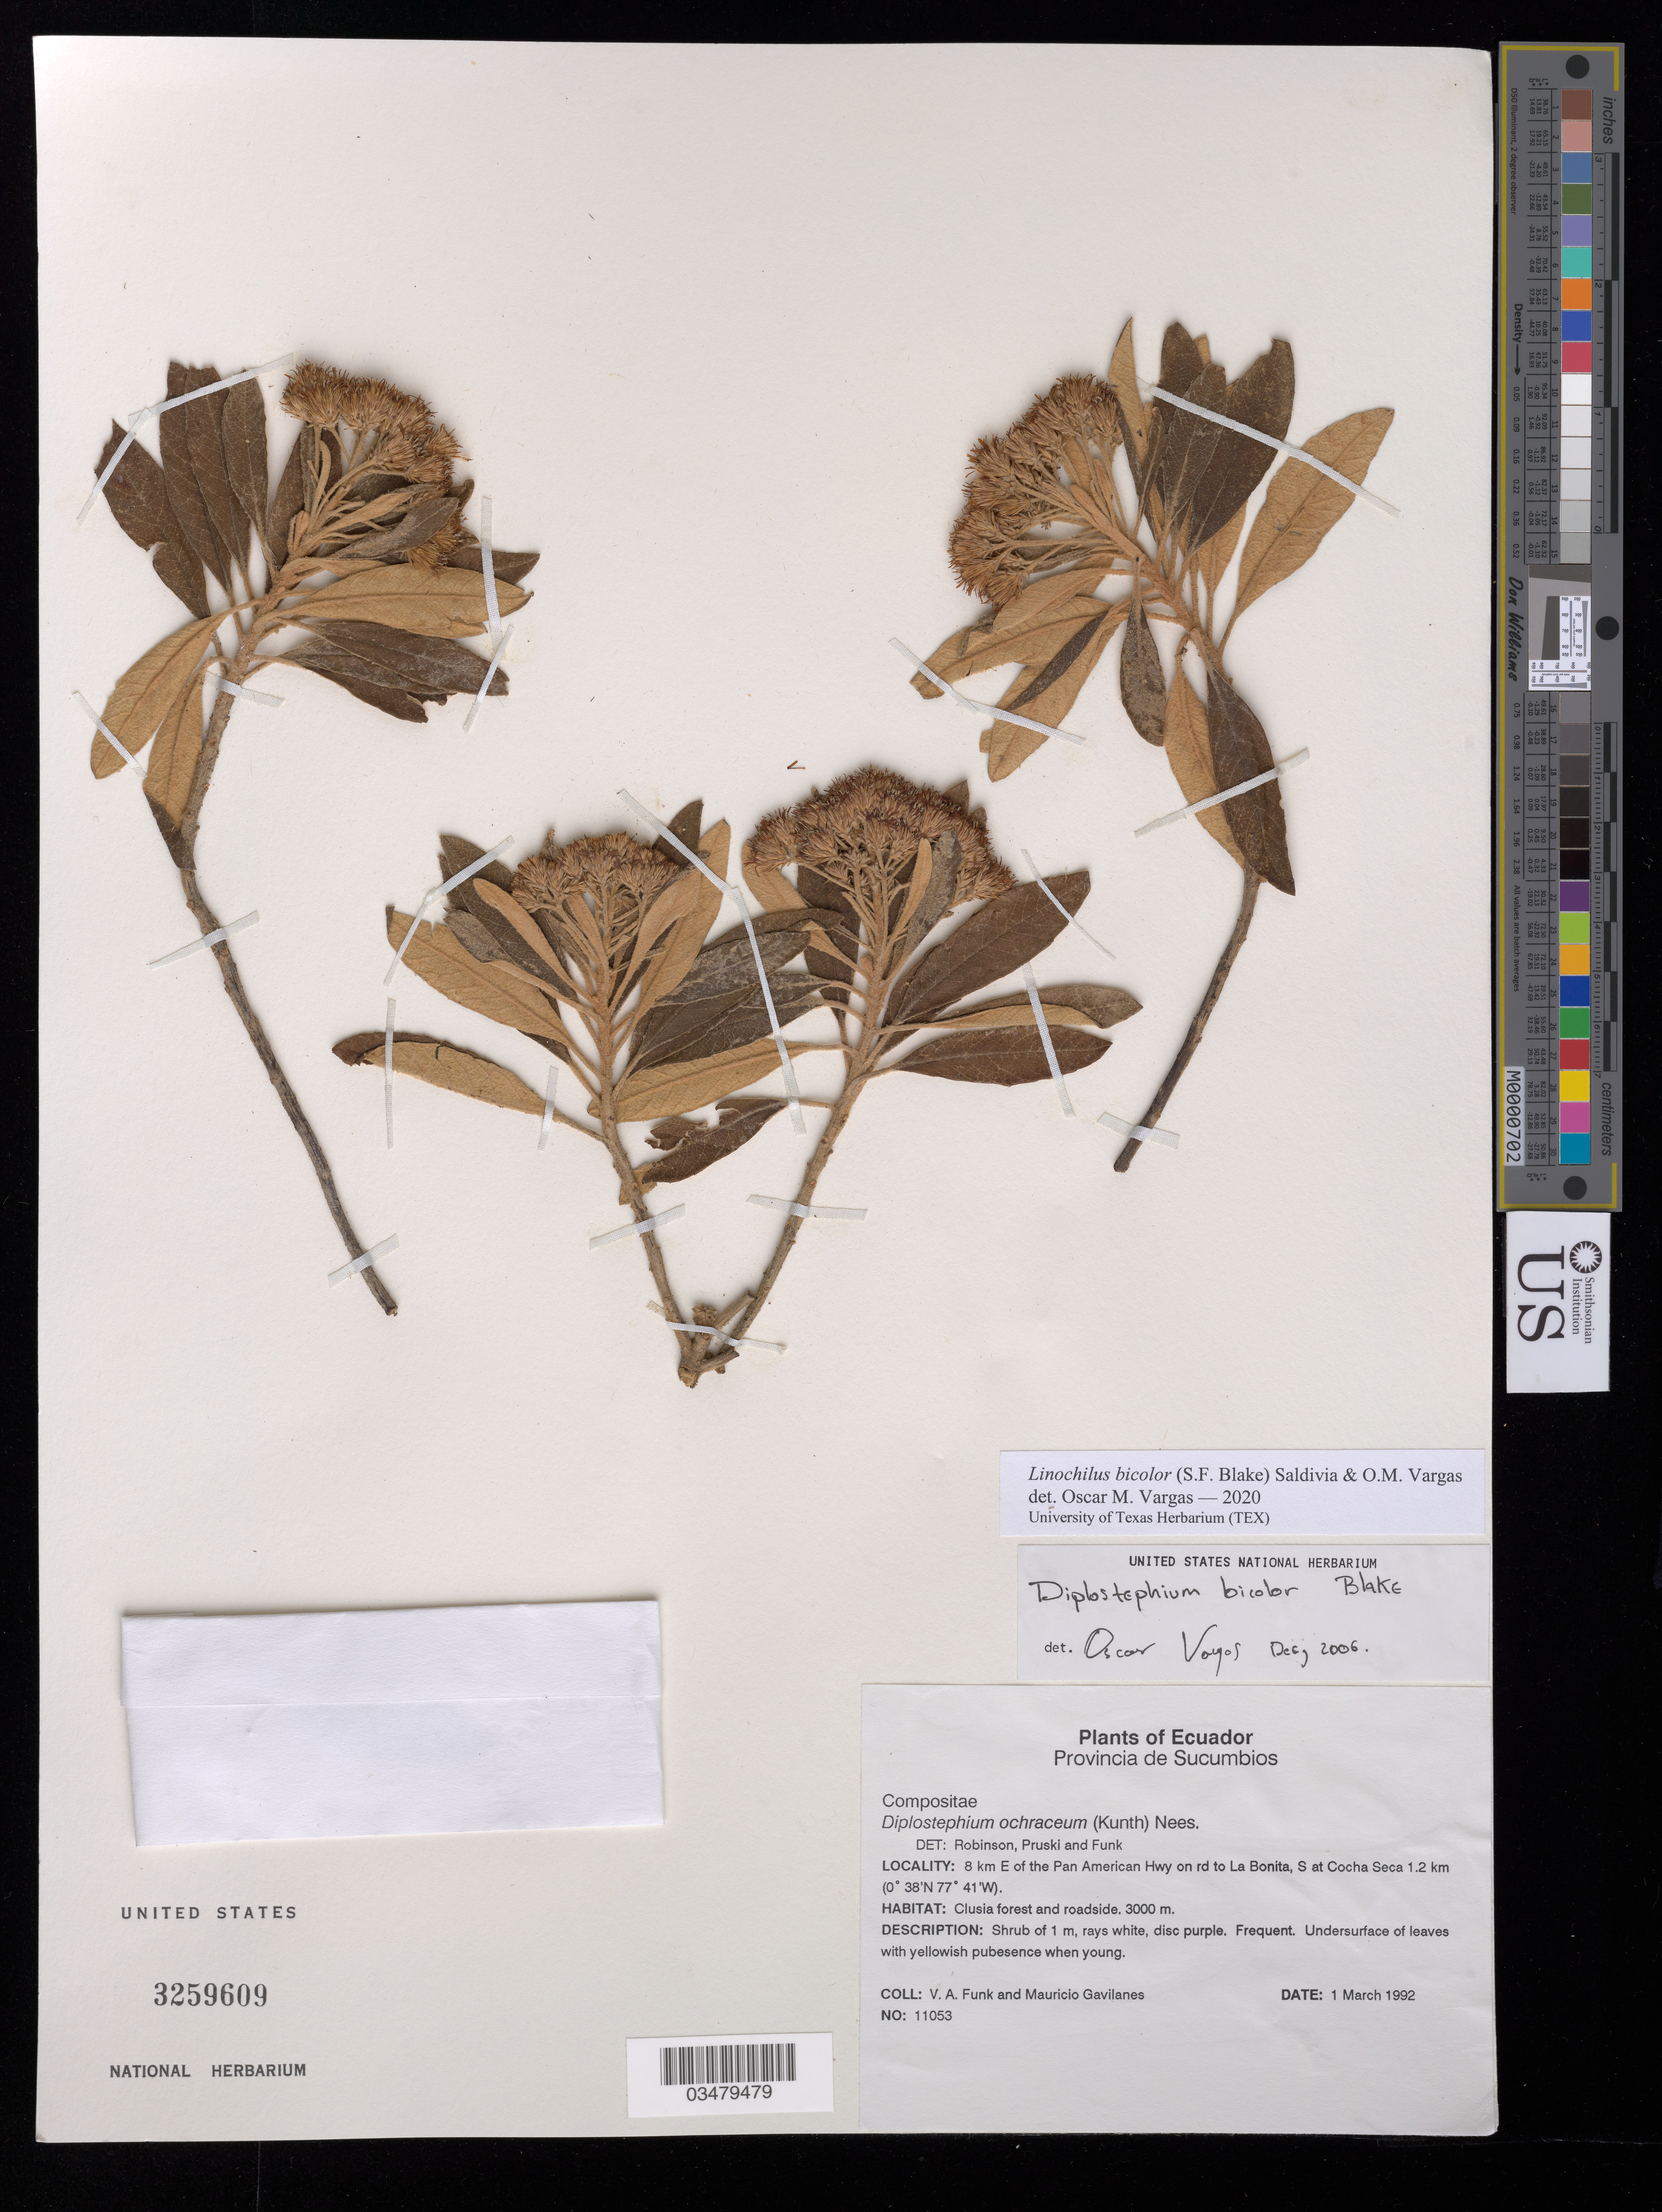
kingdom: Plantae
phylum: Tracheophyta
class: Magnoliopsida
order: Asterales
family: Asteraceae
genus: Linochilus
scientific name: Linochilus bicolor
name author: (S.F. Blake) Saldivia & O.M. Vargas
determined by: Vargas, Oscar M.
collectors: V. Funk & M. Gavilanes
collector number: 11053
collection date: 1992-03-01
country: Ecuador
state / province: Sucumbíos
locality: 8 km E of the Pan American Hwy on rd to La Bonita, S at Cocha Seca 1.2 km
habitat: Clusia forest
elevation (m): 3000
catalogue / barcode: US 3259609